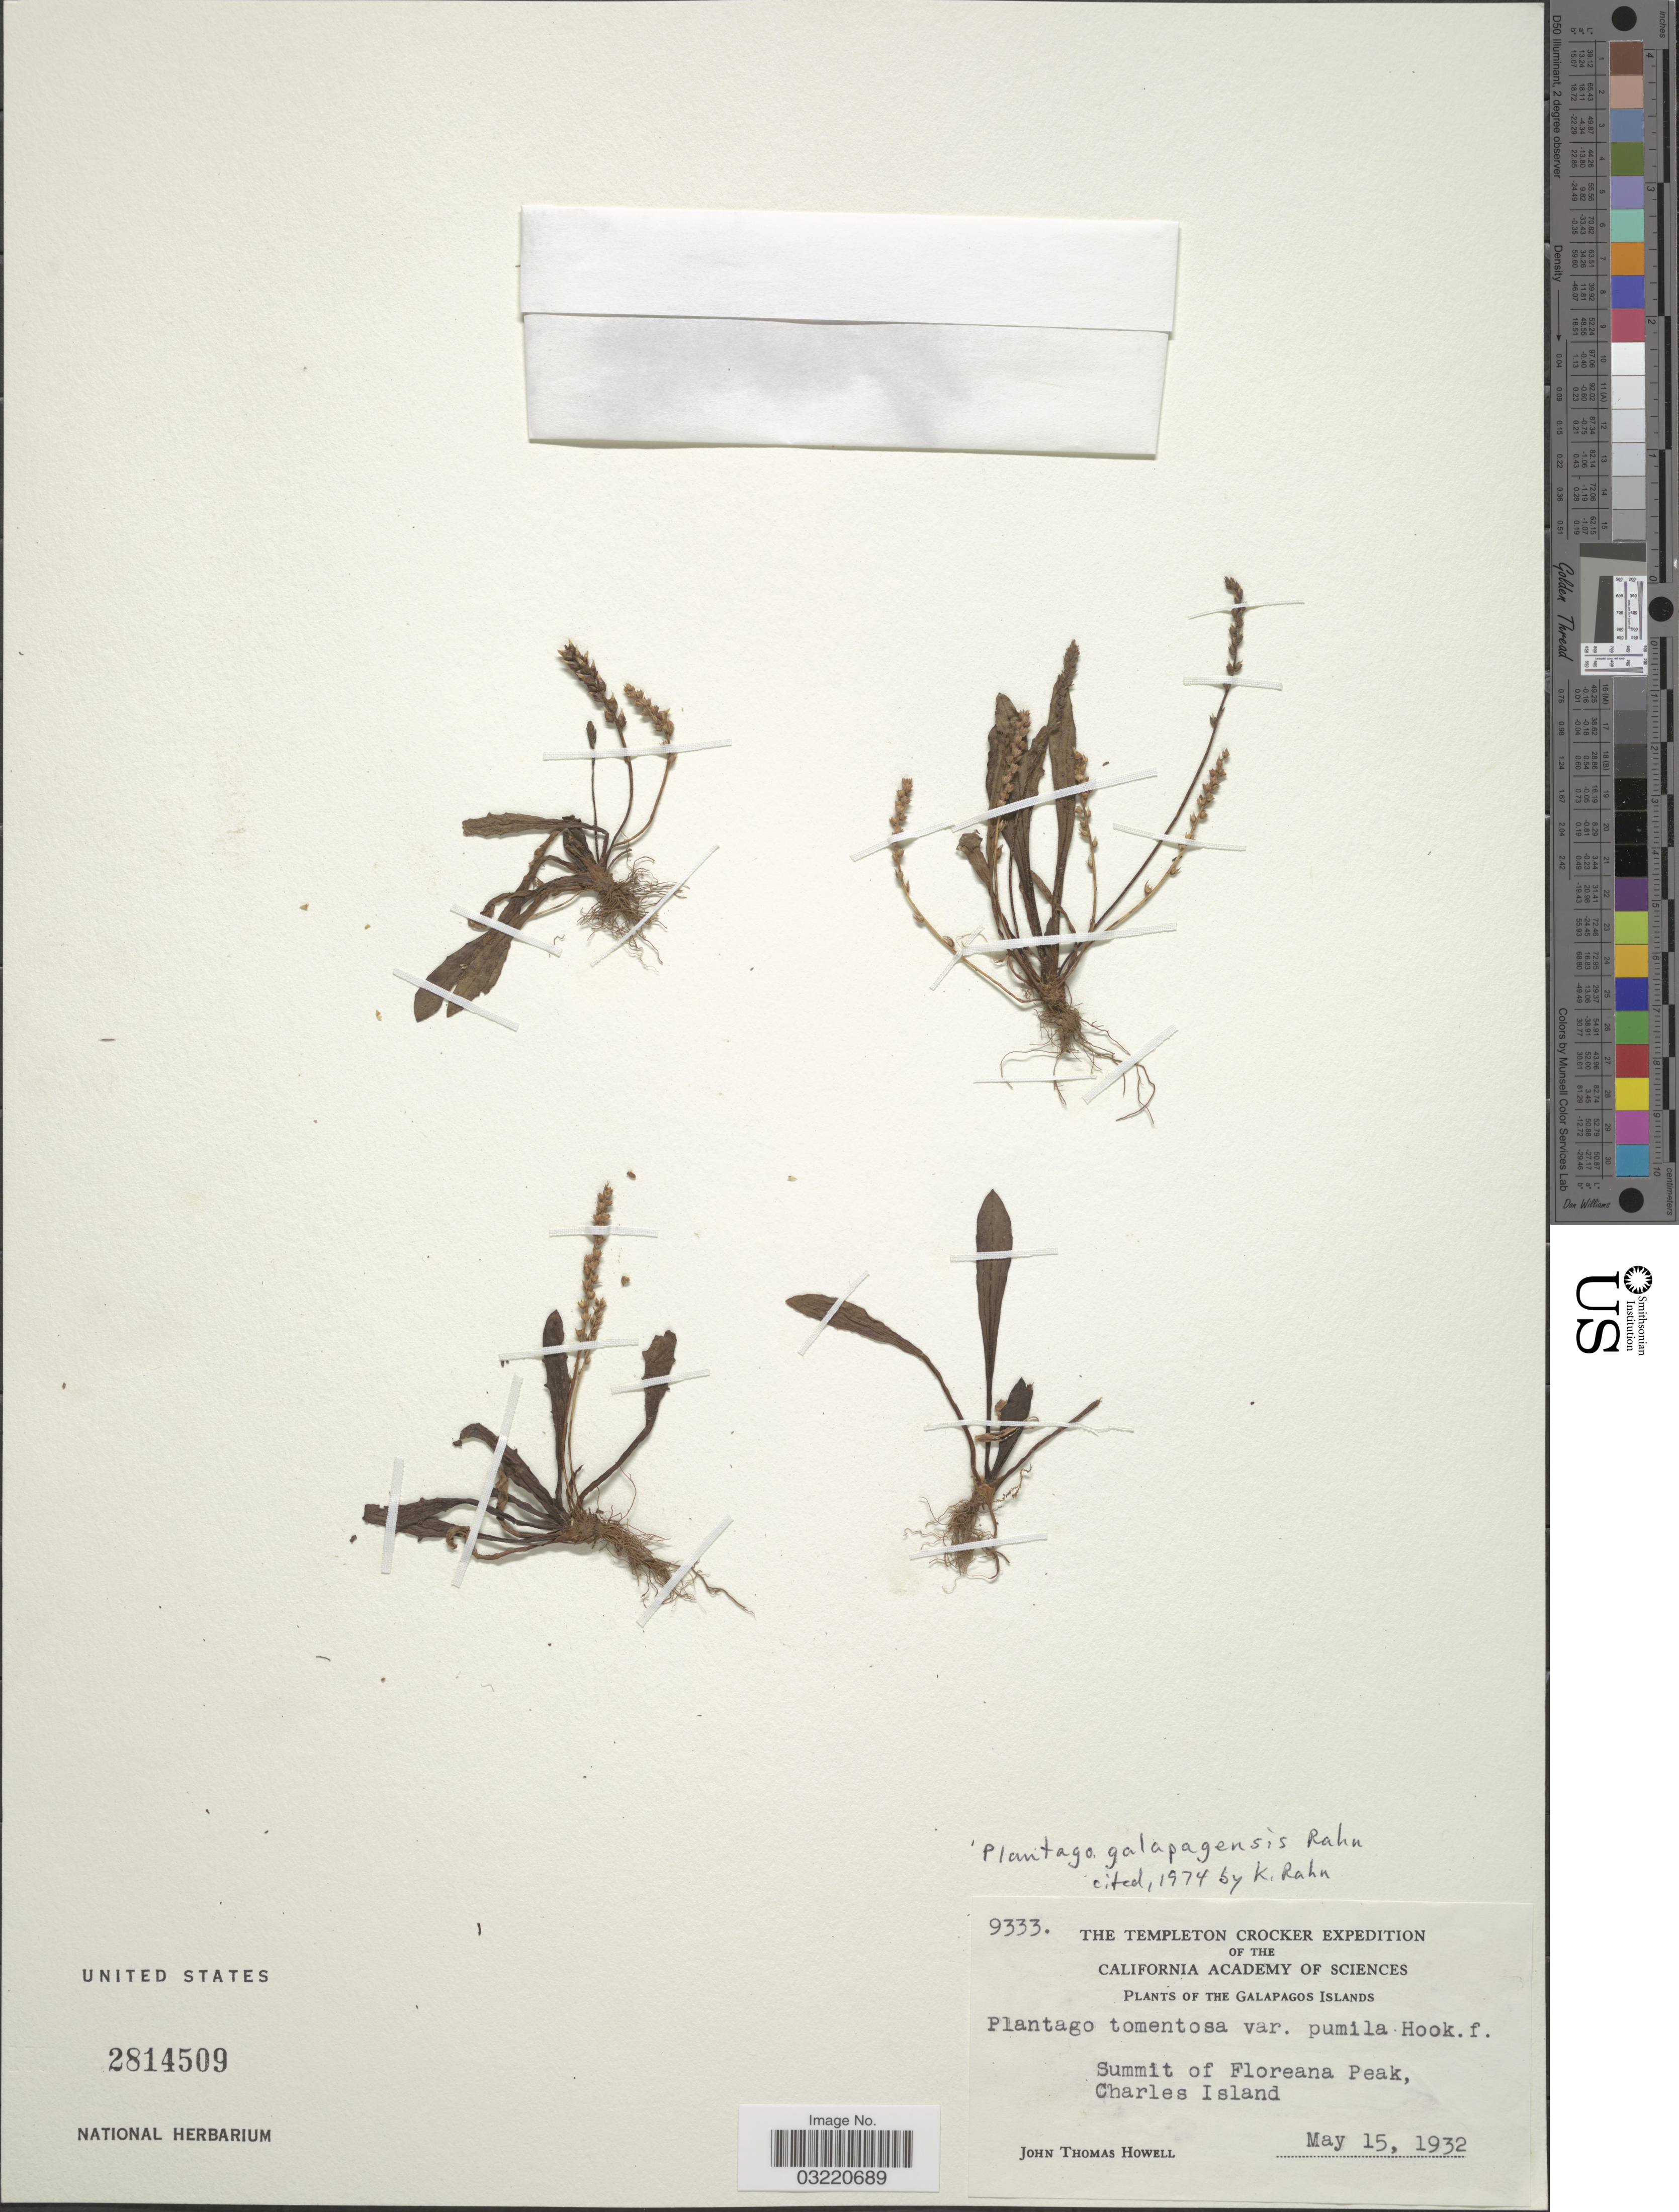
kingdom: Plantae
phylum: Tracheophyta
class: Magnoliopsida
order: Lamiales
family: Plantaginaceae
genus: Plantago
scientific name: Plantago galapagensis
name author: Rahn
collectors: J. T. Howell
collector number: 9333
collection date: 1932-05-15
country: Ecuador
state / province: Colón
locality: The Galapagos Islands. Summit of Floreana Peak, Charles Island.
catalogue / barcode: US 2814509